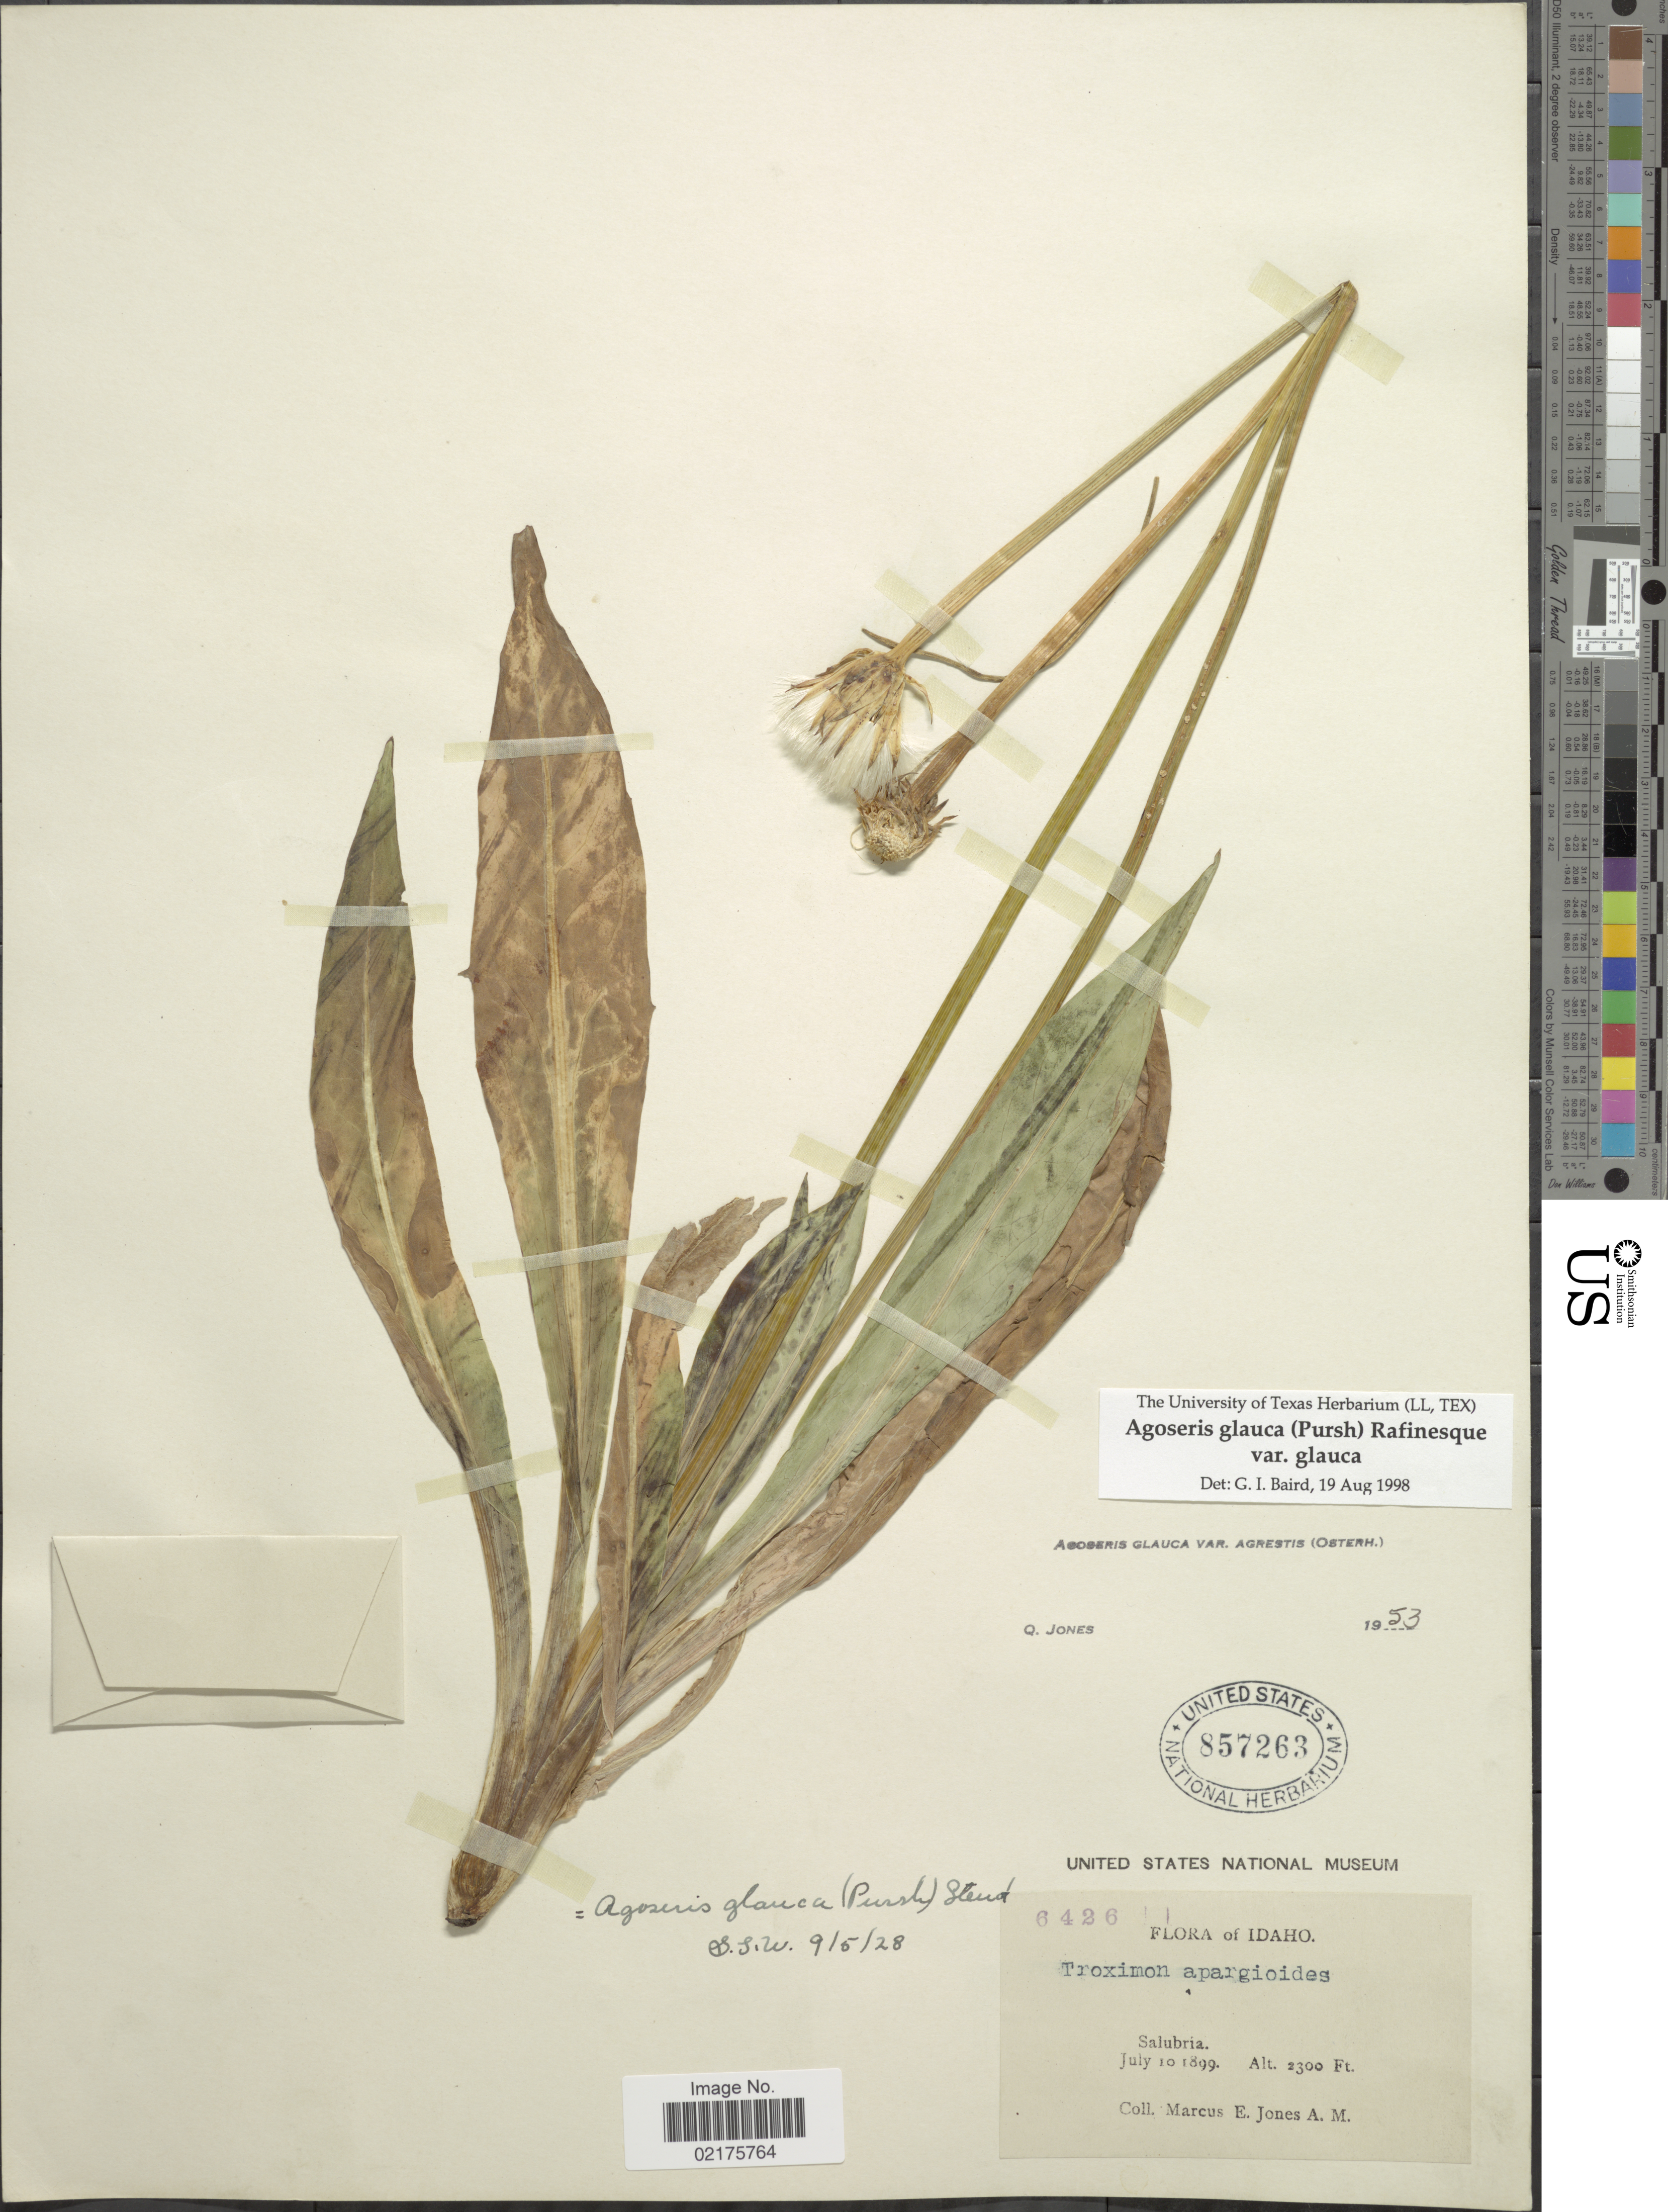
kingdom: Plantae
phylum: Tracheophyta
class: Magnoliopsida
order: Asterales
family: Asteraceae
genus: Agoseris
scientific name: Agoseris glauca var. glauca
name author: (Pursh) Raf.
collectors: M. E. Jones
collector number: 6426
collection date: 1899-07-10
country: United States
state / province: Idaho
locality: Salubria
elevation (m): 701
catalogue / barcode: US 857263